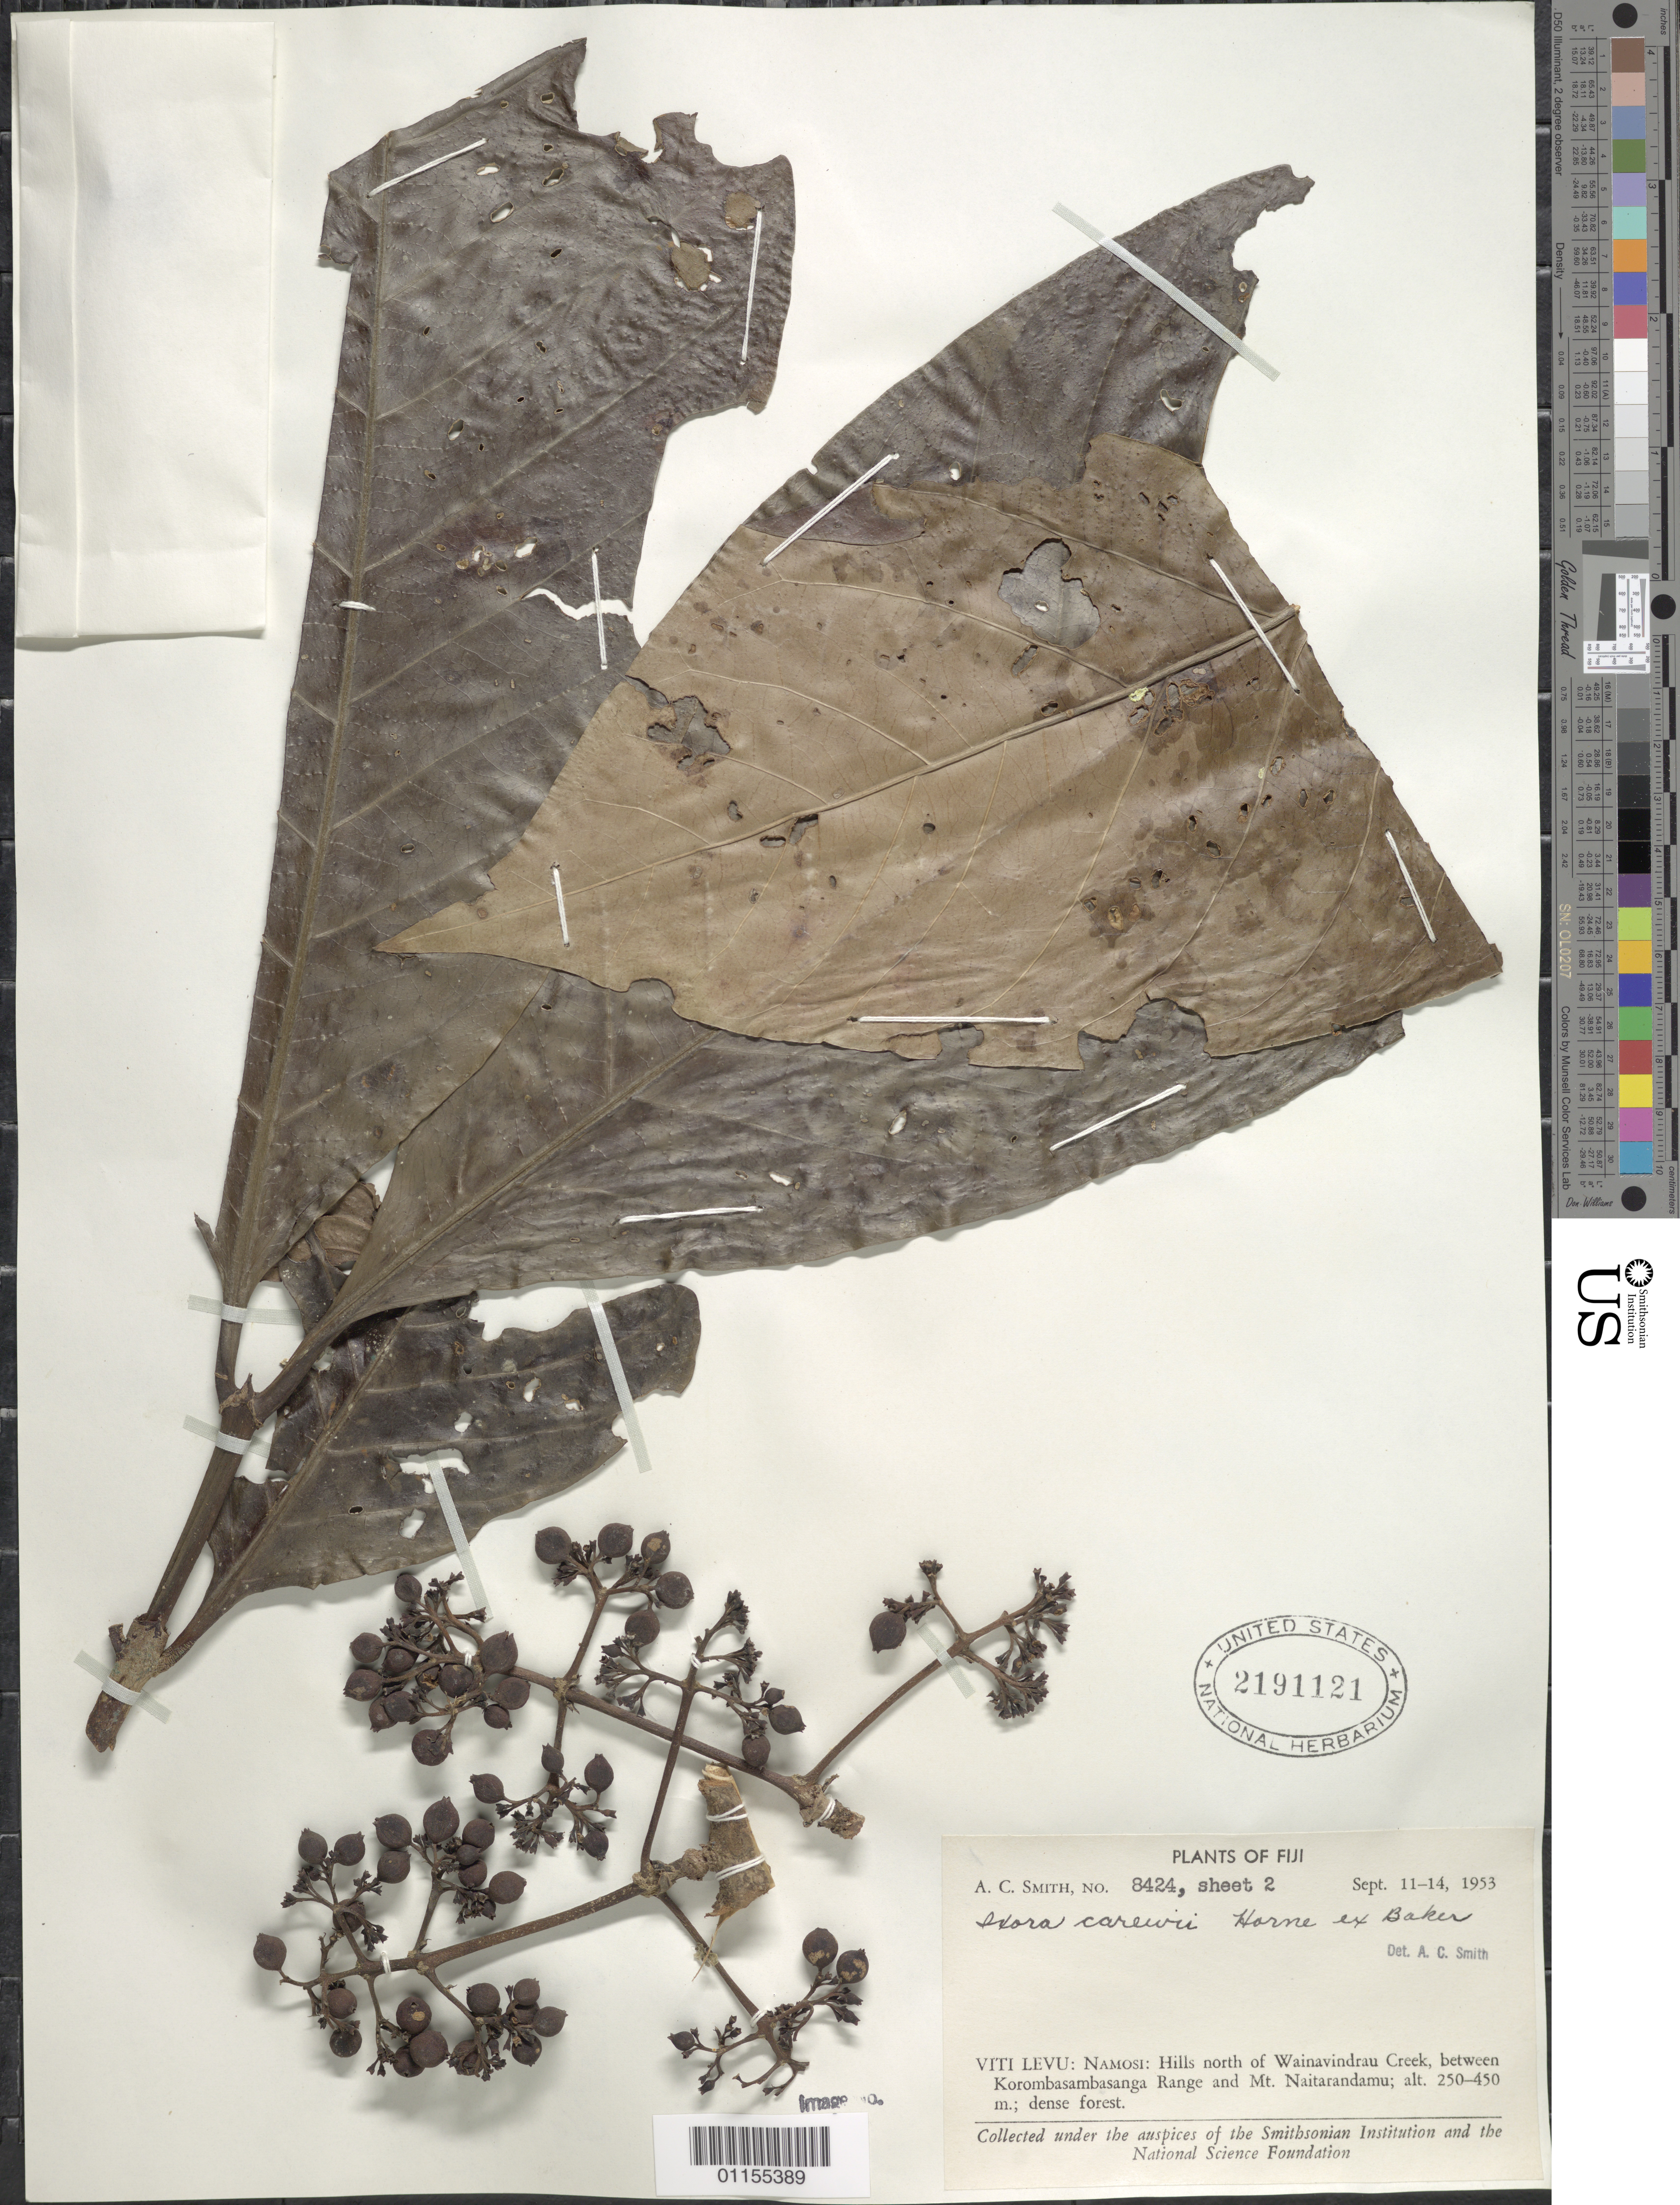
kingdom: Plantae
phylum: Tracheophyta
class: Magnoliopsida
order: Gentianales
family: Rubiaceae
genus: Ixora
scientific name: Ixora carewii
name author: Horne ex Baker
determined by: Smith, A. C.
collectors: A. C. Smith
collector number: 8424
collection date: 1953-09-11/1953-09-14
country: Fiji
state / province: Namosi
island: Viti Levu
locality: hills north of Wainavindrau Creek, between Korombasambasanga Range and Mt. Naitarandamu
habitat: Dense forest.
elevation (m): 250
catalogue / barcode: US 2191121